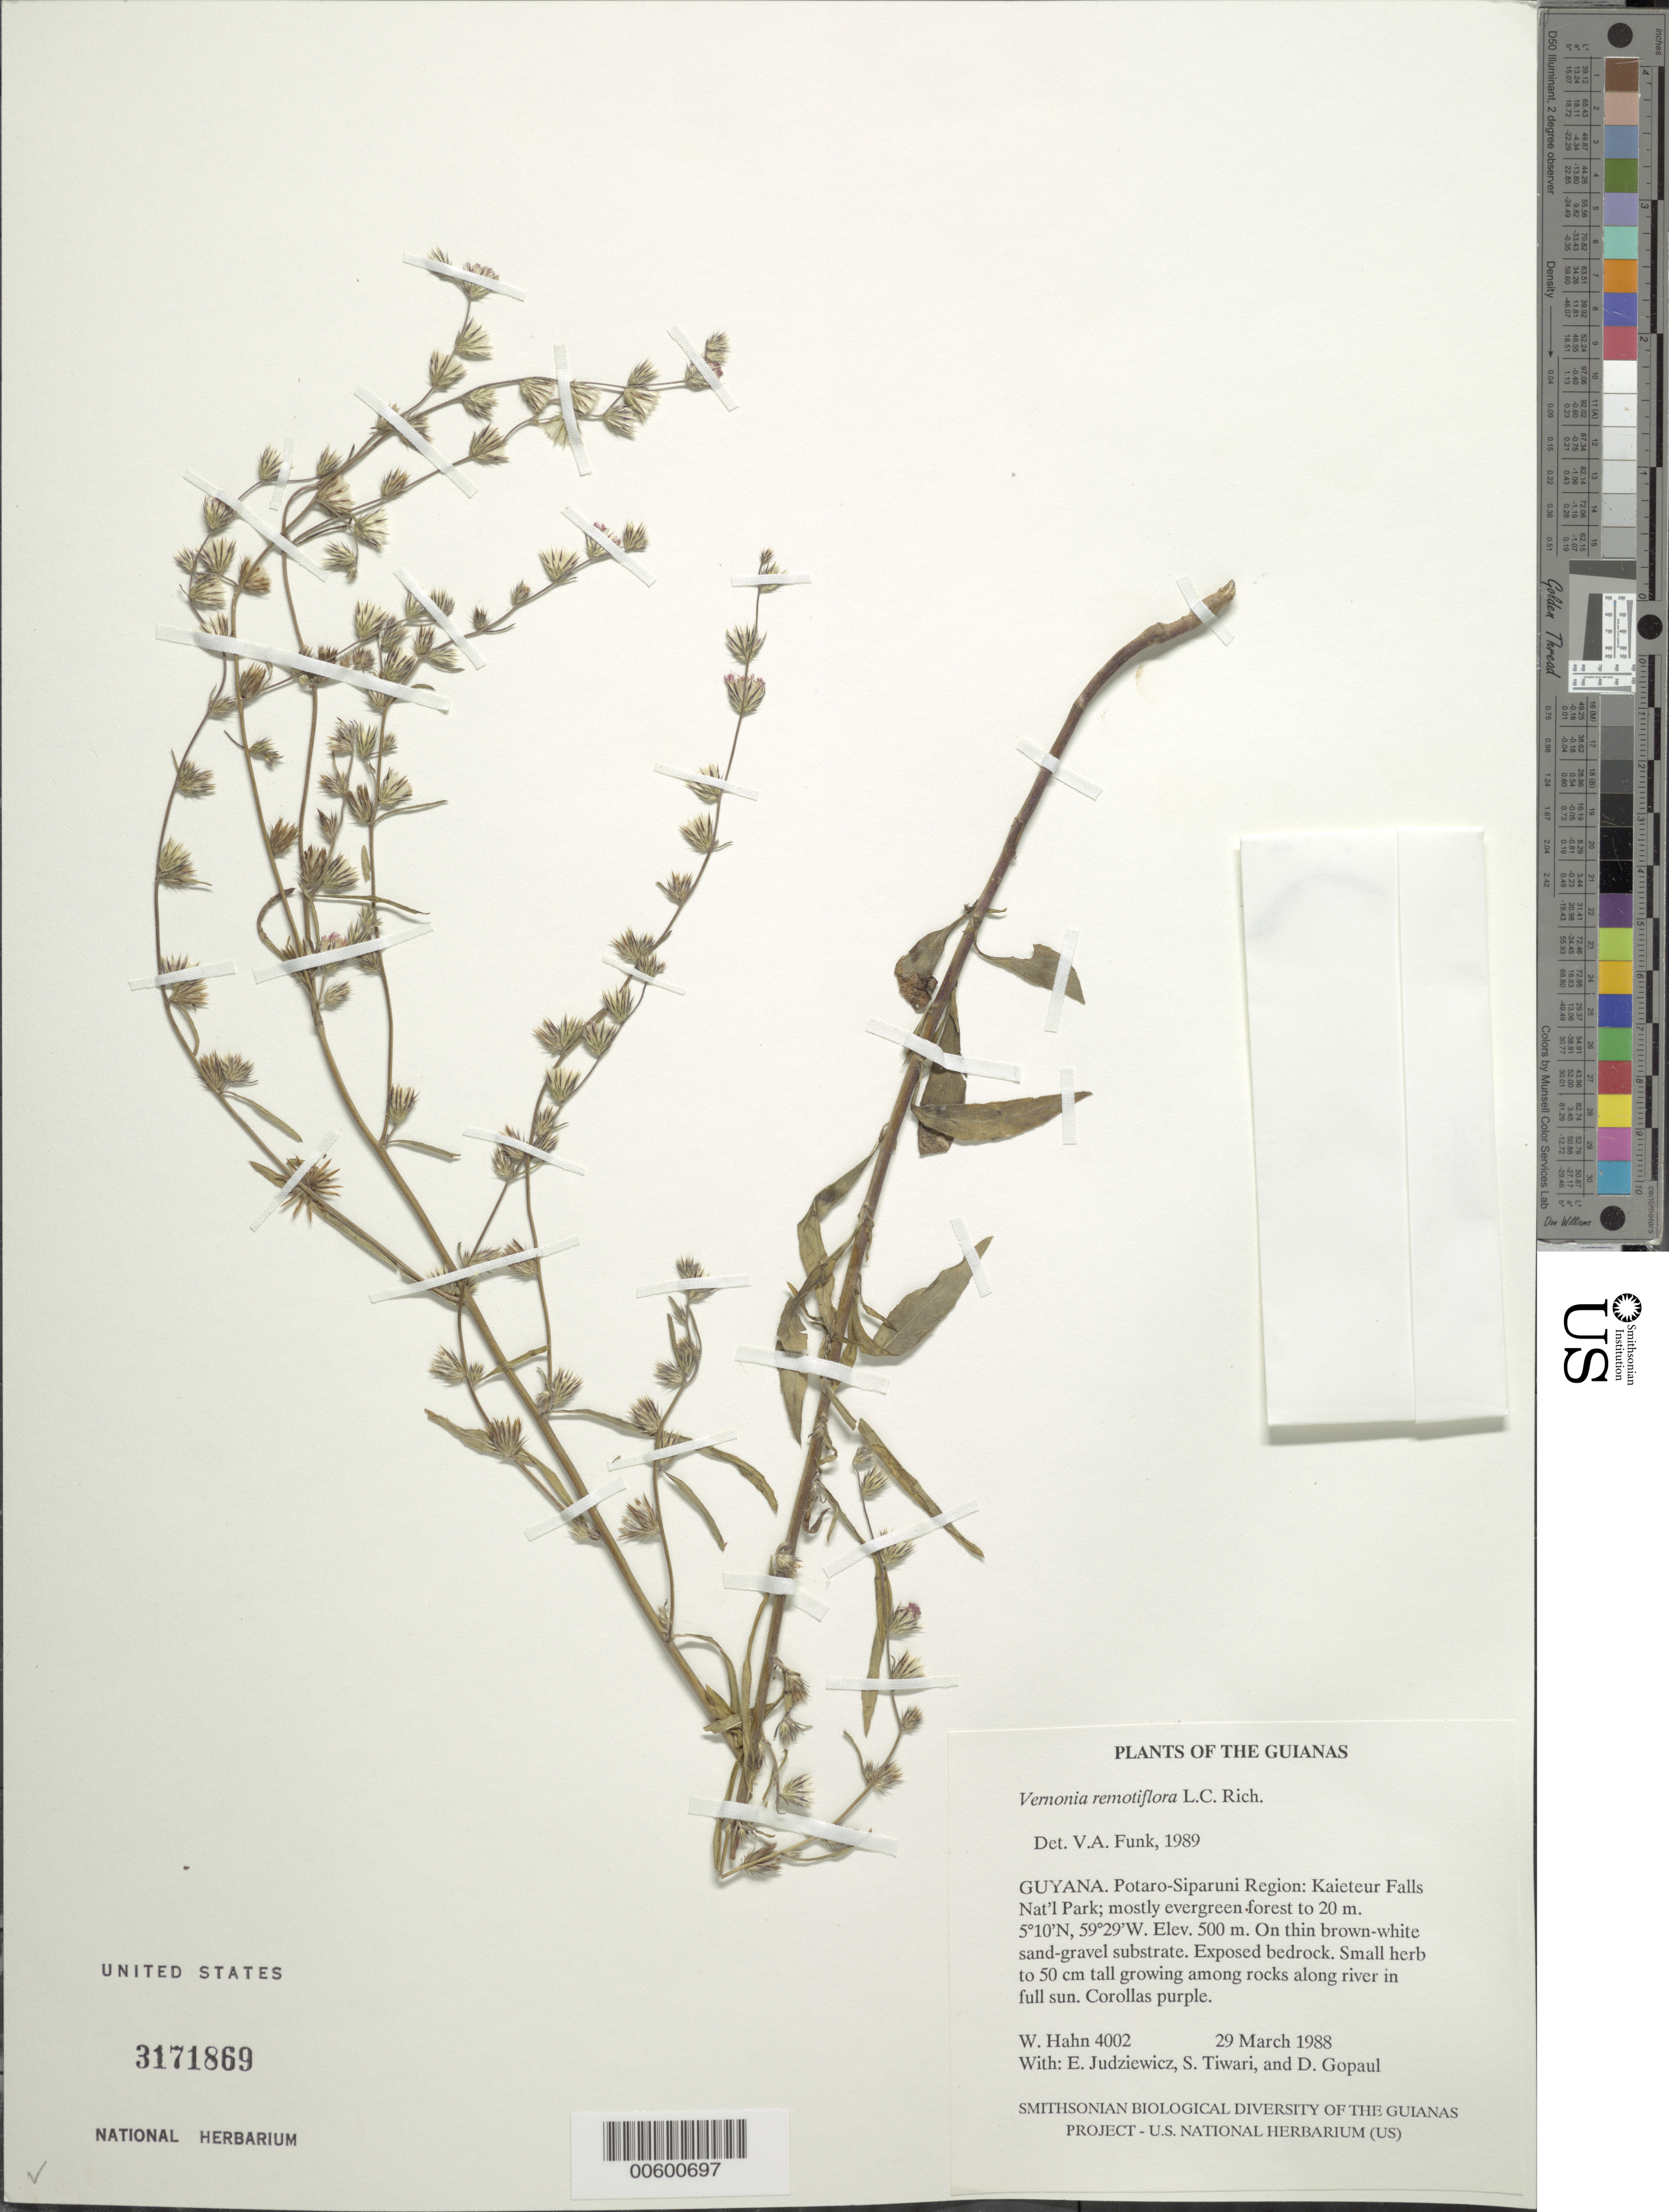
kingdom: Plantae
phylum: Tracheophyta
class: Magnoliopsida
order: Asterales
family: Asteraceae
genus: Lepidaploa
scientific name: Lepidaploa remotiflora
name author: (Rich.) H. Rob.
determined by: Funk, Vicki A., (BOT), Smithsonian Institution - National Museum of Natural History (UNITED STATES)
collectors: W. Hahn, E. J. Judziewicz, S. Tiwari & D. Gopaul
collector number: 4002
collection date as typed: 29 March 1988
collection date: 1988-03-29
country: Guyana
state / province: Potaro-Siparuni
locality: Kaieteur Falls National Park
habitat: Mostly evergreen forest to 20 m on thin brown-white sand-gravel substrate. Exposed bedrock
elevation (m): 500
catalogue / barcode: US 3171869